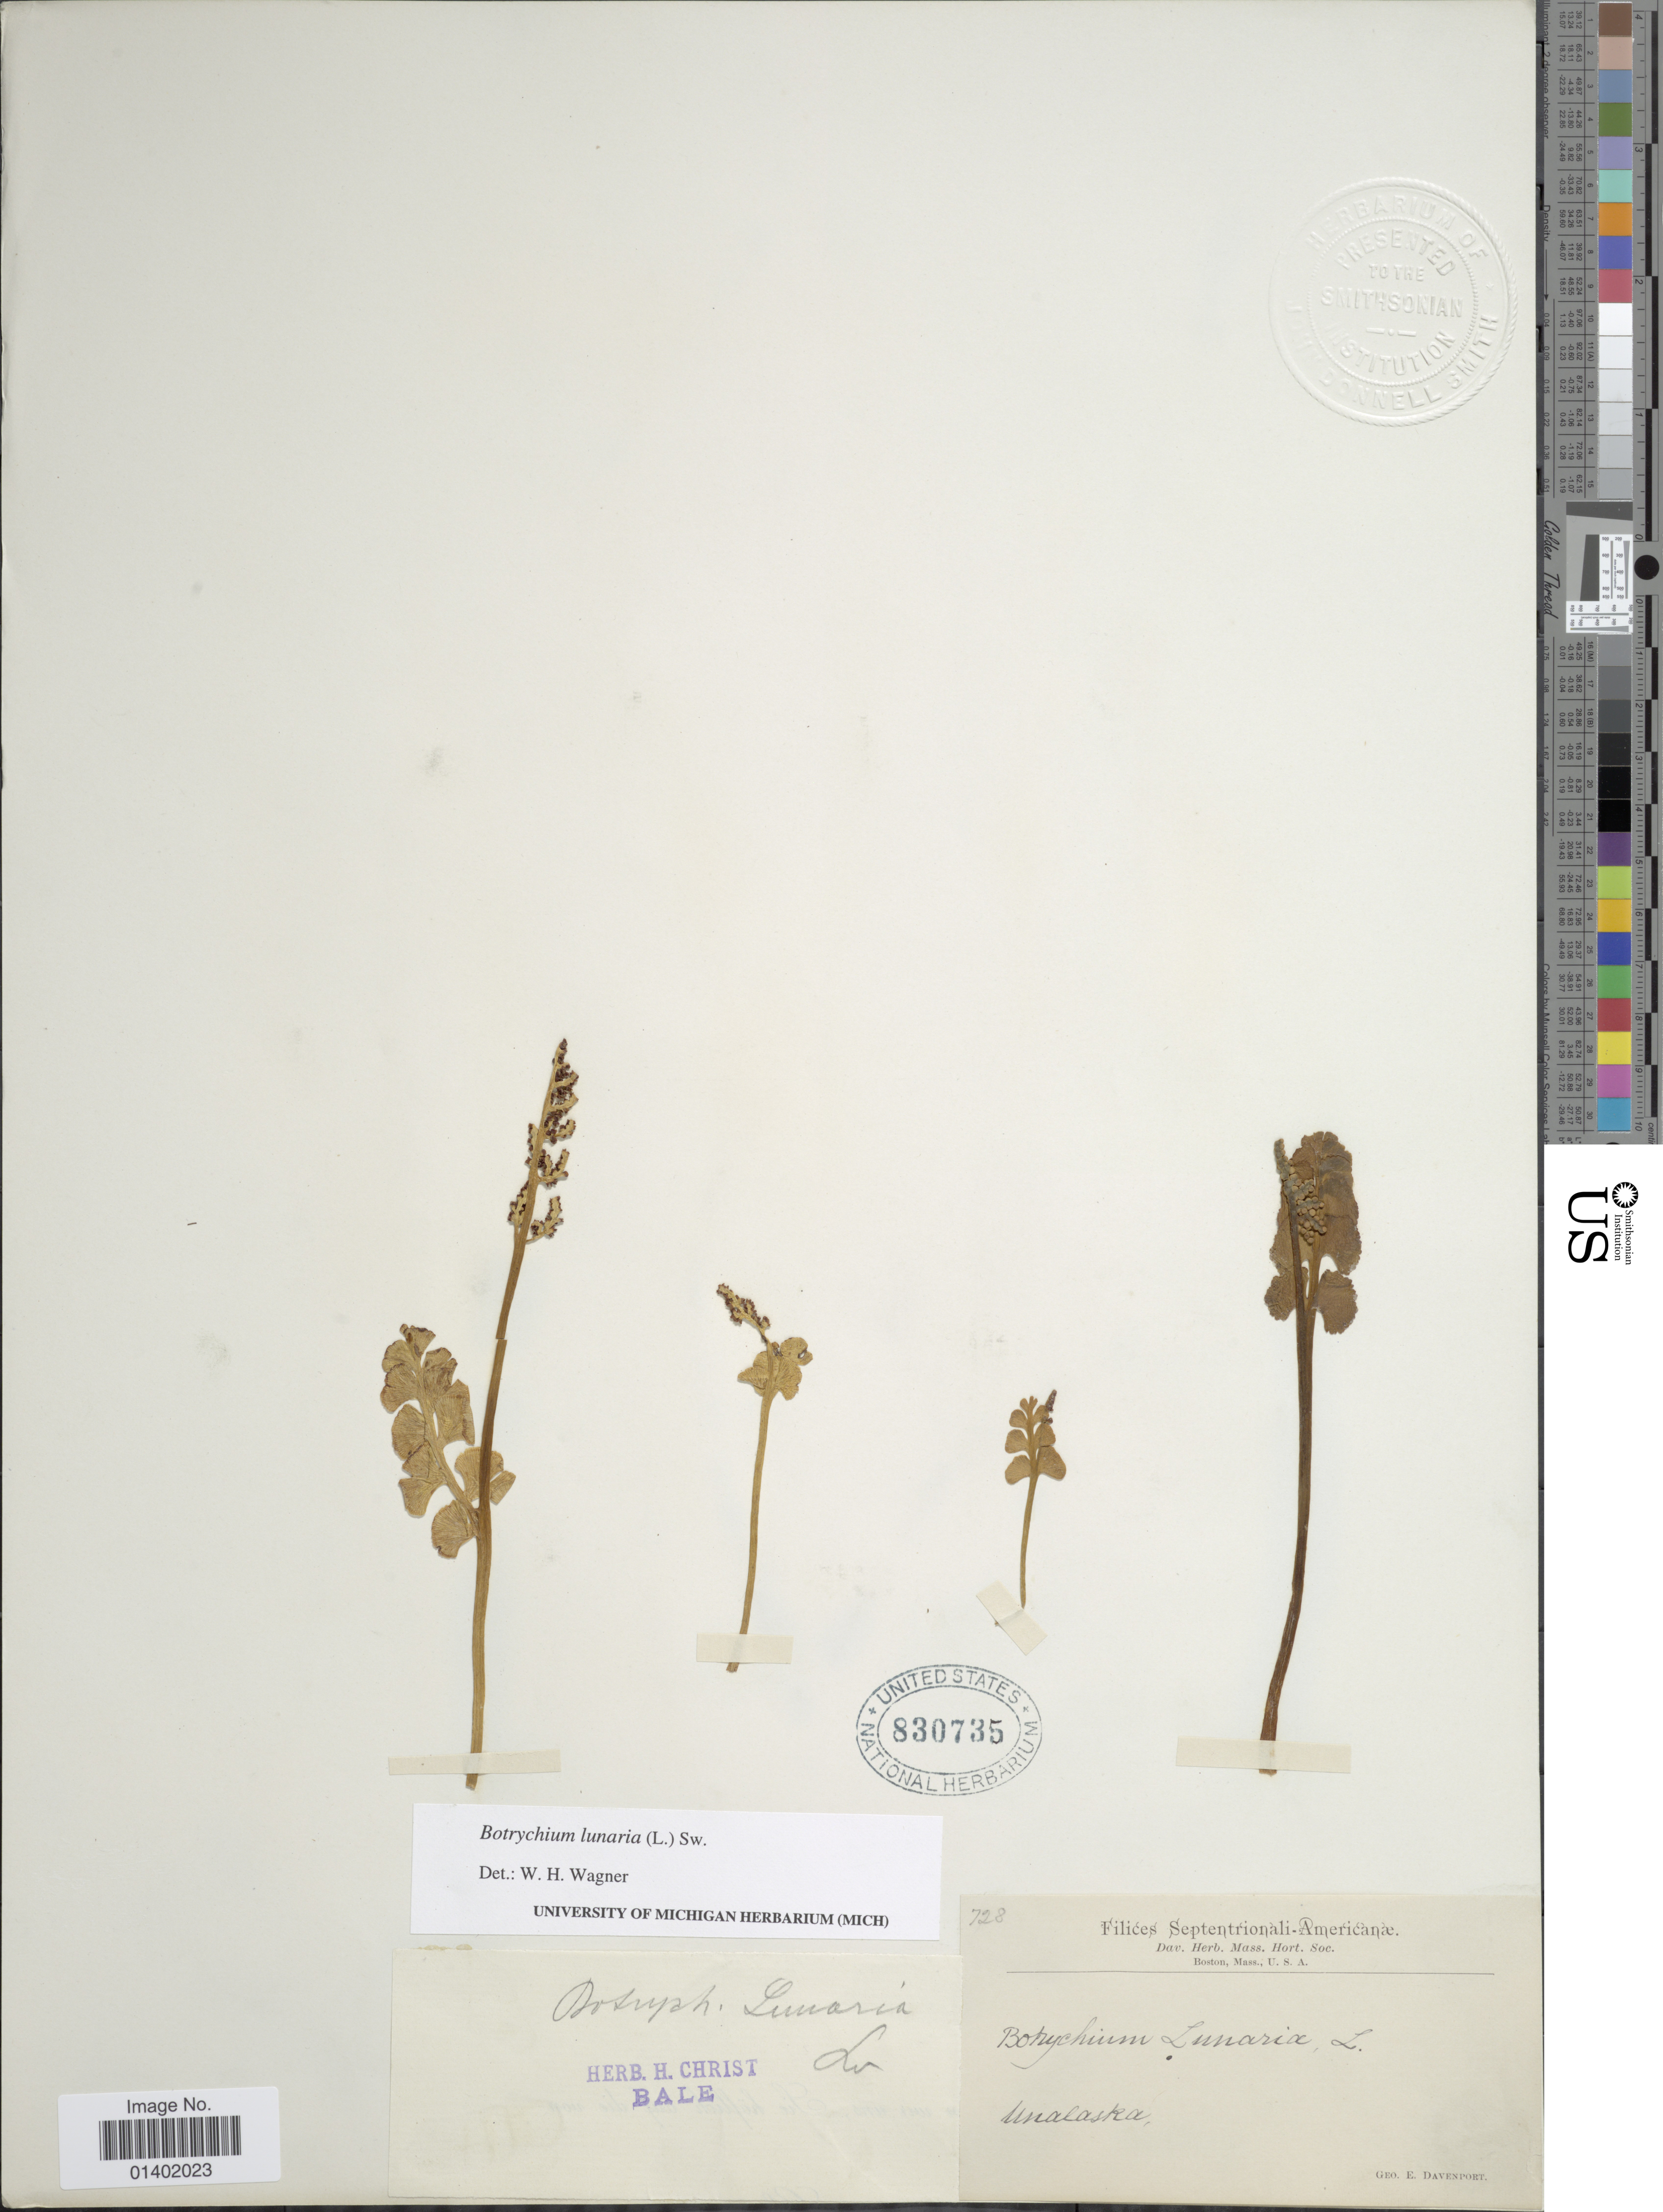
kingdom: Plantae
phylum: Tracheophyta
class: Polypodiopsida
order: Ophioglossales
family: Ophioglossaceae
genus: Botrychium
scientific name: Botrychium lunaria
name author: (L.) Sw.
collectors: G. E. Davenport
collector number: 728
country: United States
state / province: Alaska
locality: Septentrionali-Americanae, Unalaska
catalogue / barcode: US 830735